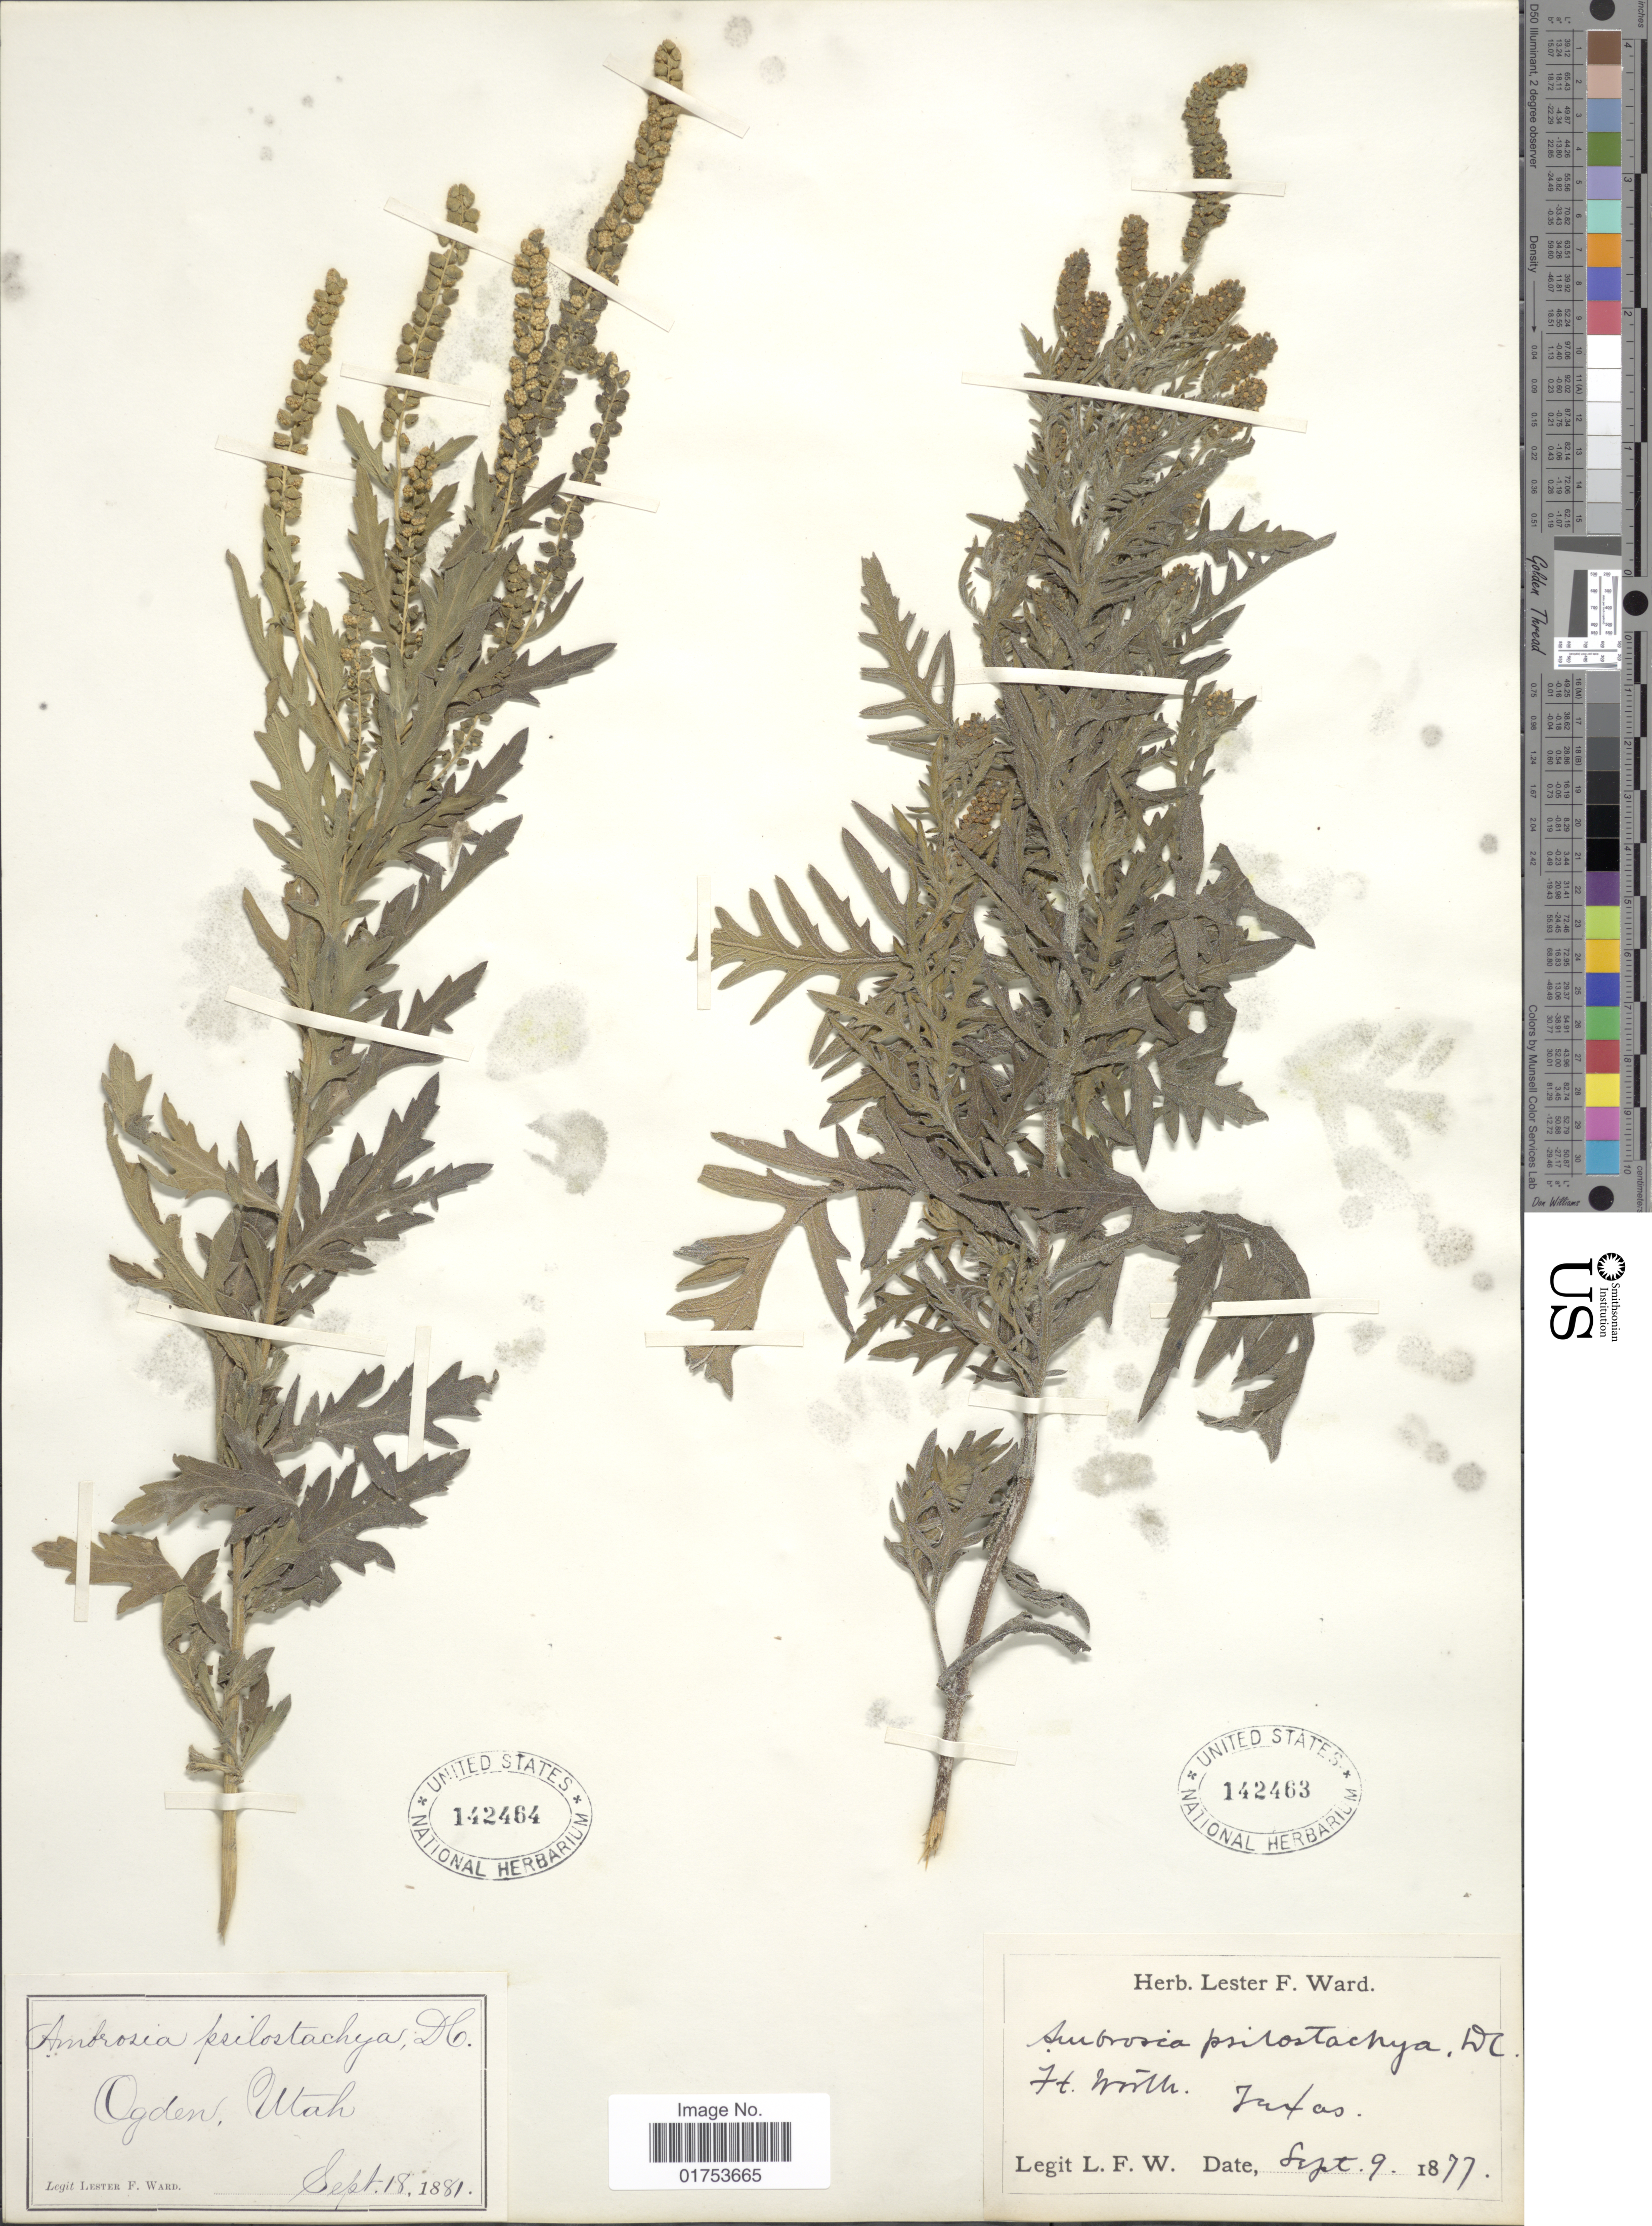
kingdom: Plantae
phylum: Tracheophyta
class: Magnoliopsida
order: Asterales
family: Asteraceae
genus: Ambrosia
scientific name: Ambrosia psilostachya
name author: DC.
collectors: L. F. Ward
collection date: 1877-09-09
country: United States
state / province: Texas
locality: Ft. Worth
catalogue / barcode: US 142463-2